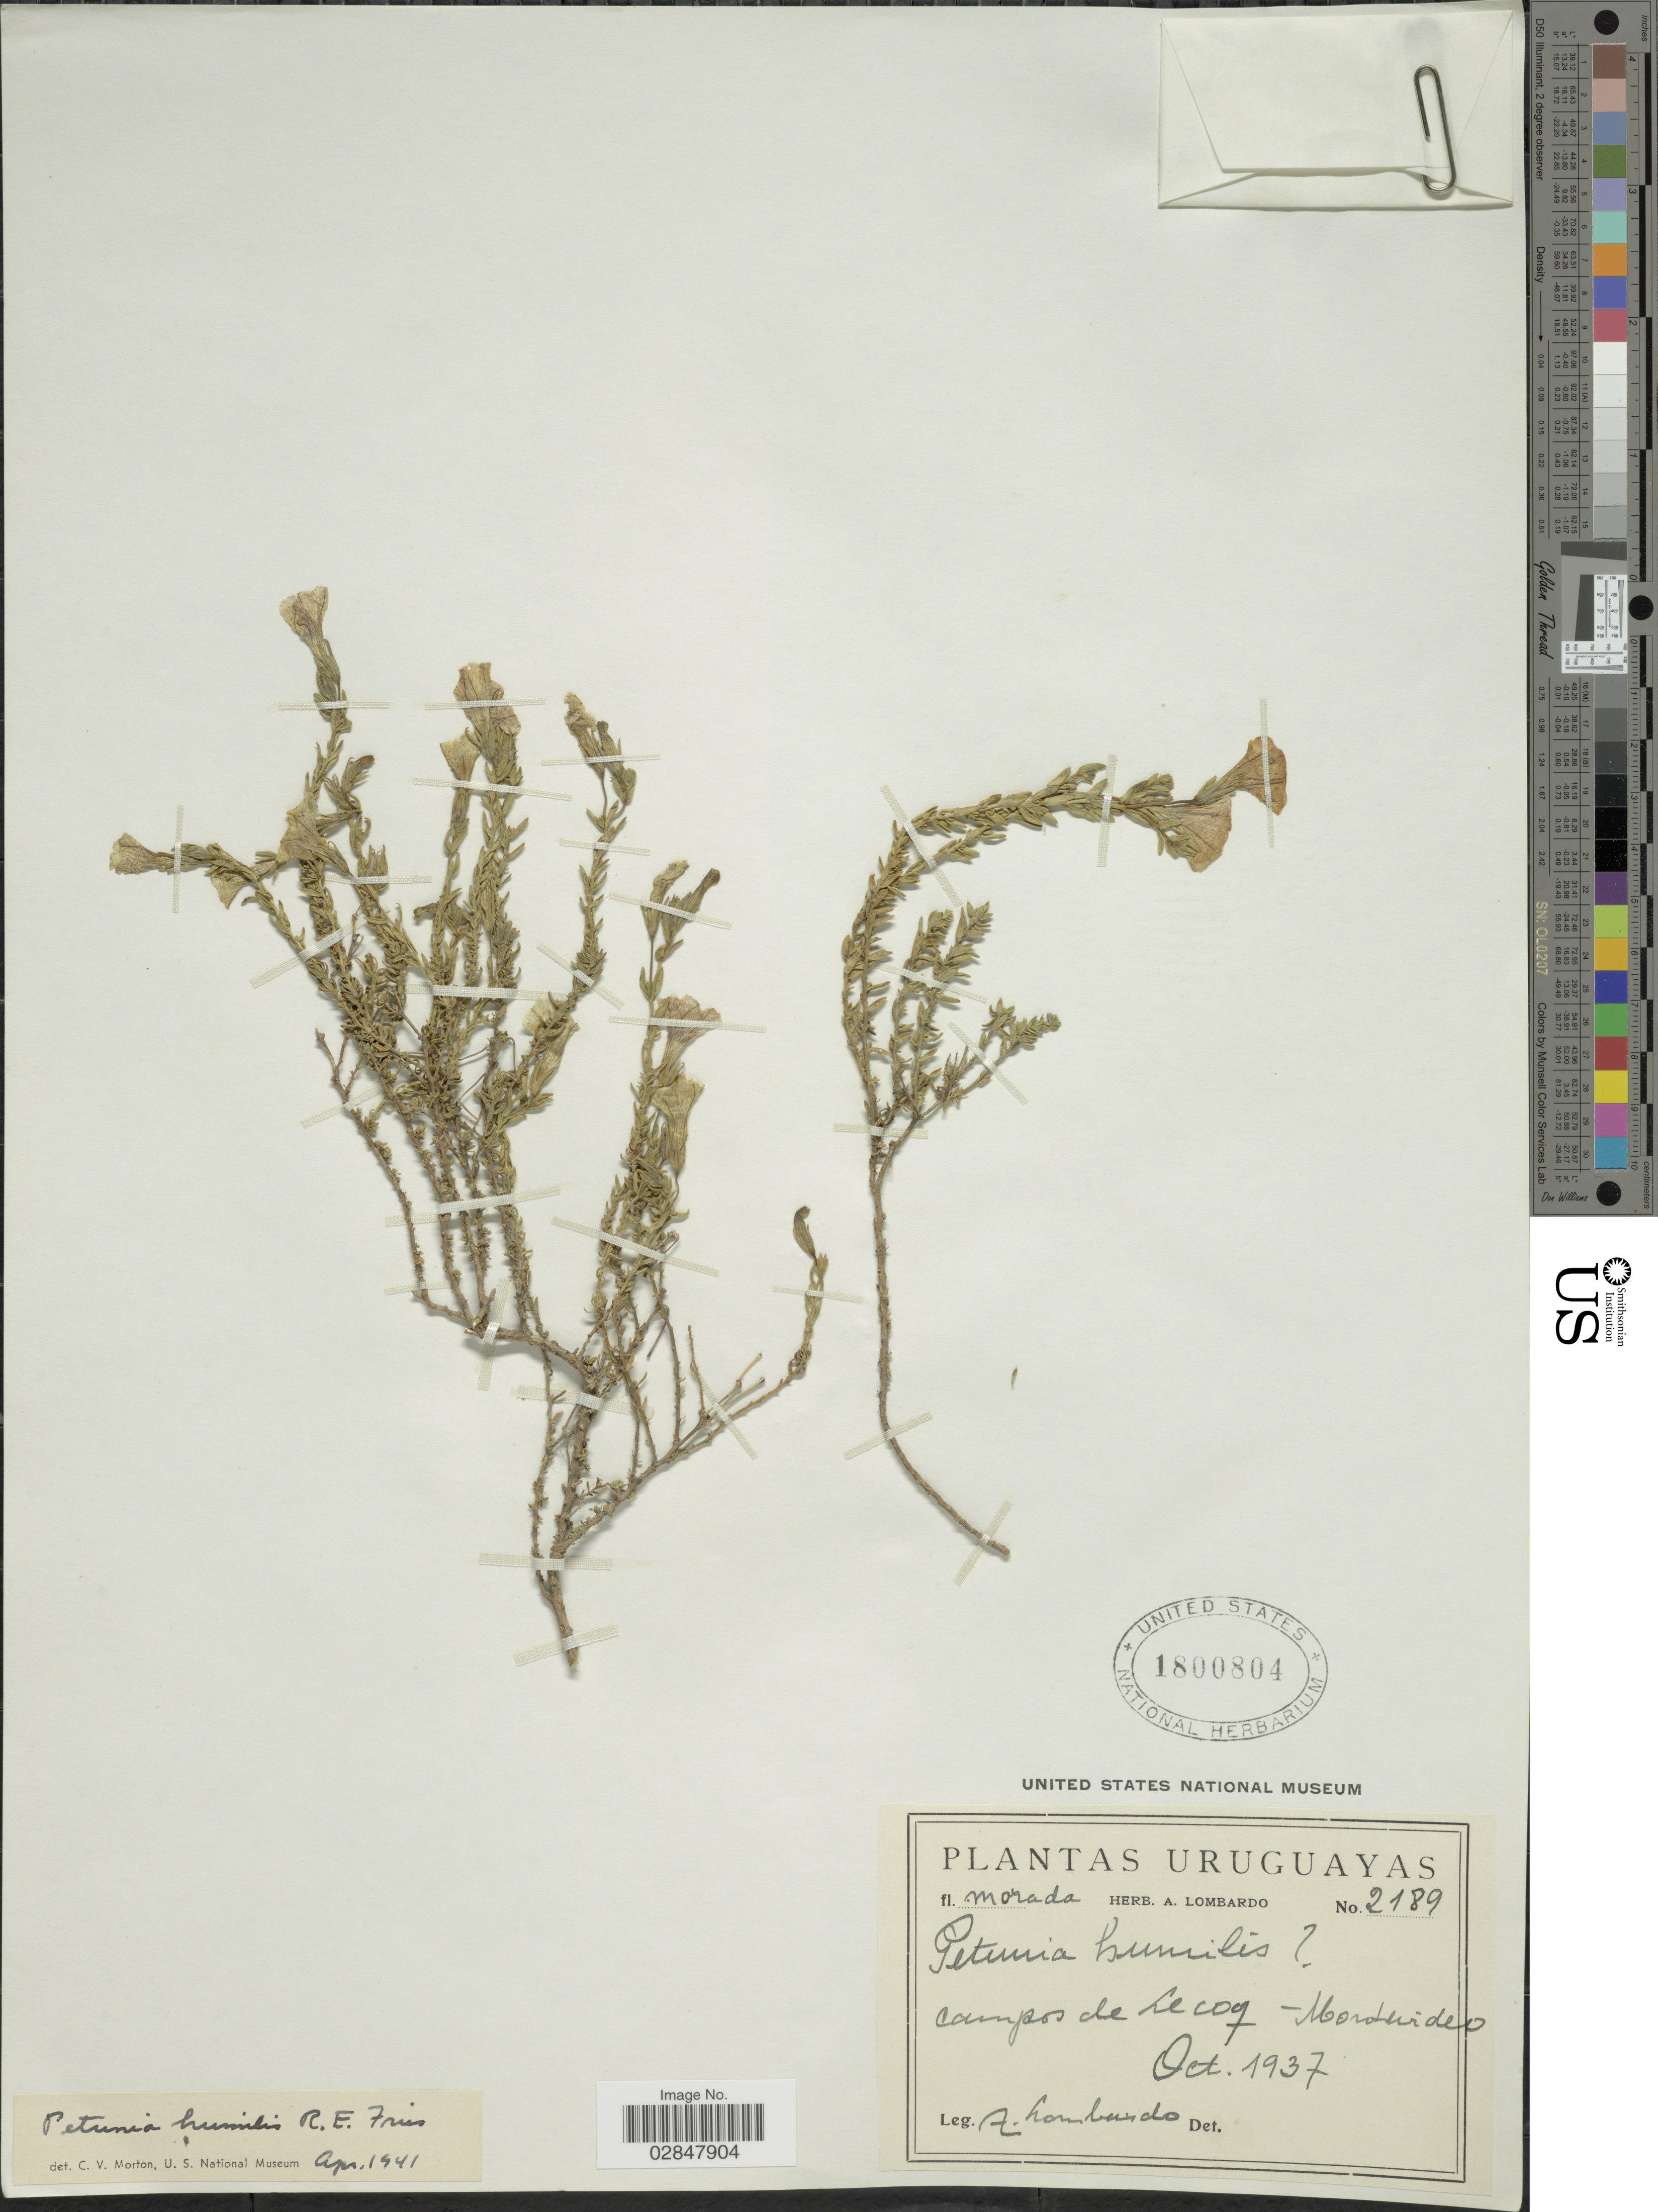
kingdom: Plantae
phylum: Tracheophyta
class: Magnoliopsida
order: Solanales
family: Solanaceae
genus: Petunia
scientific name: Petunia humilis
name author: R.E. Fr.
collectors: A. Lombardo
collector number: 2189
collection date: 1937-10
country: Uruguay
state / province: Montevideo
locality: Campos de Lecoq.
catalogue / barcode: US 1800804